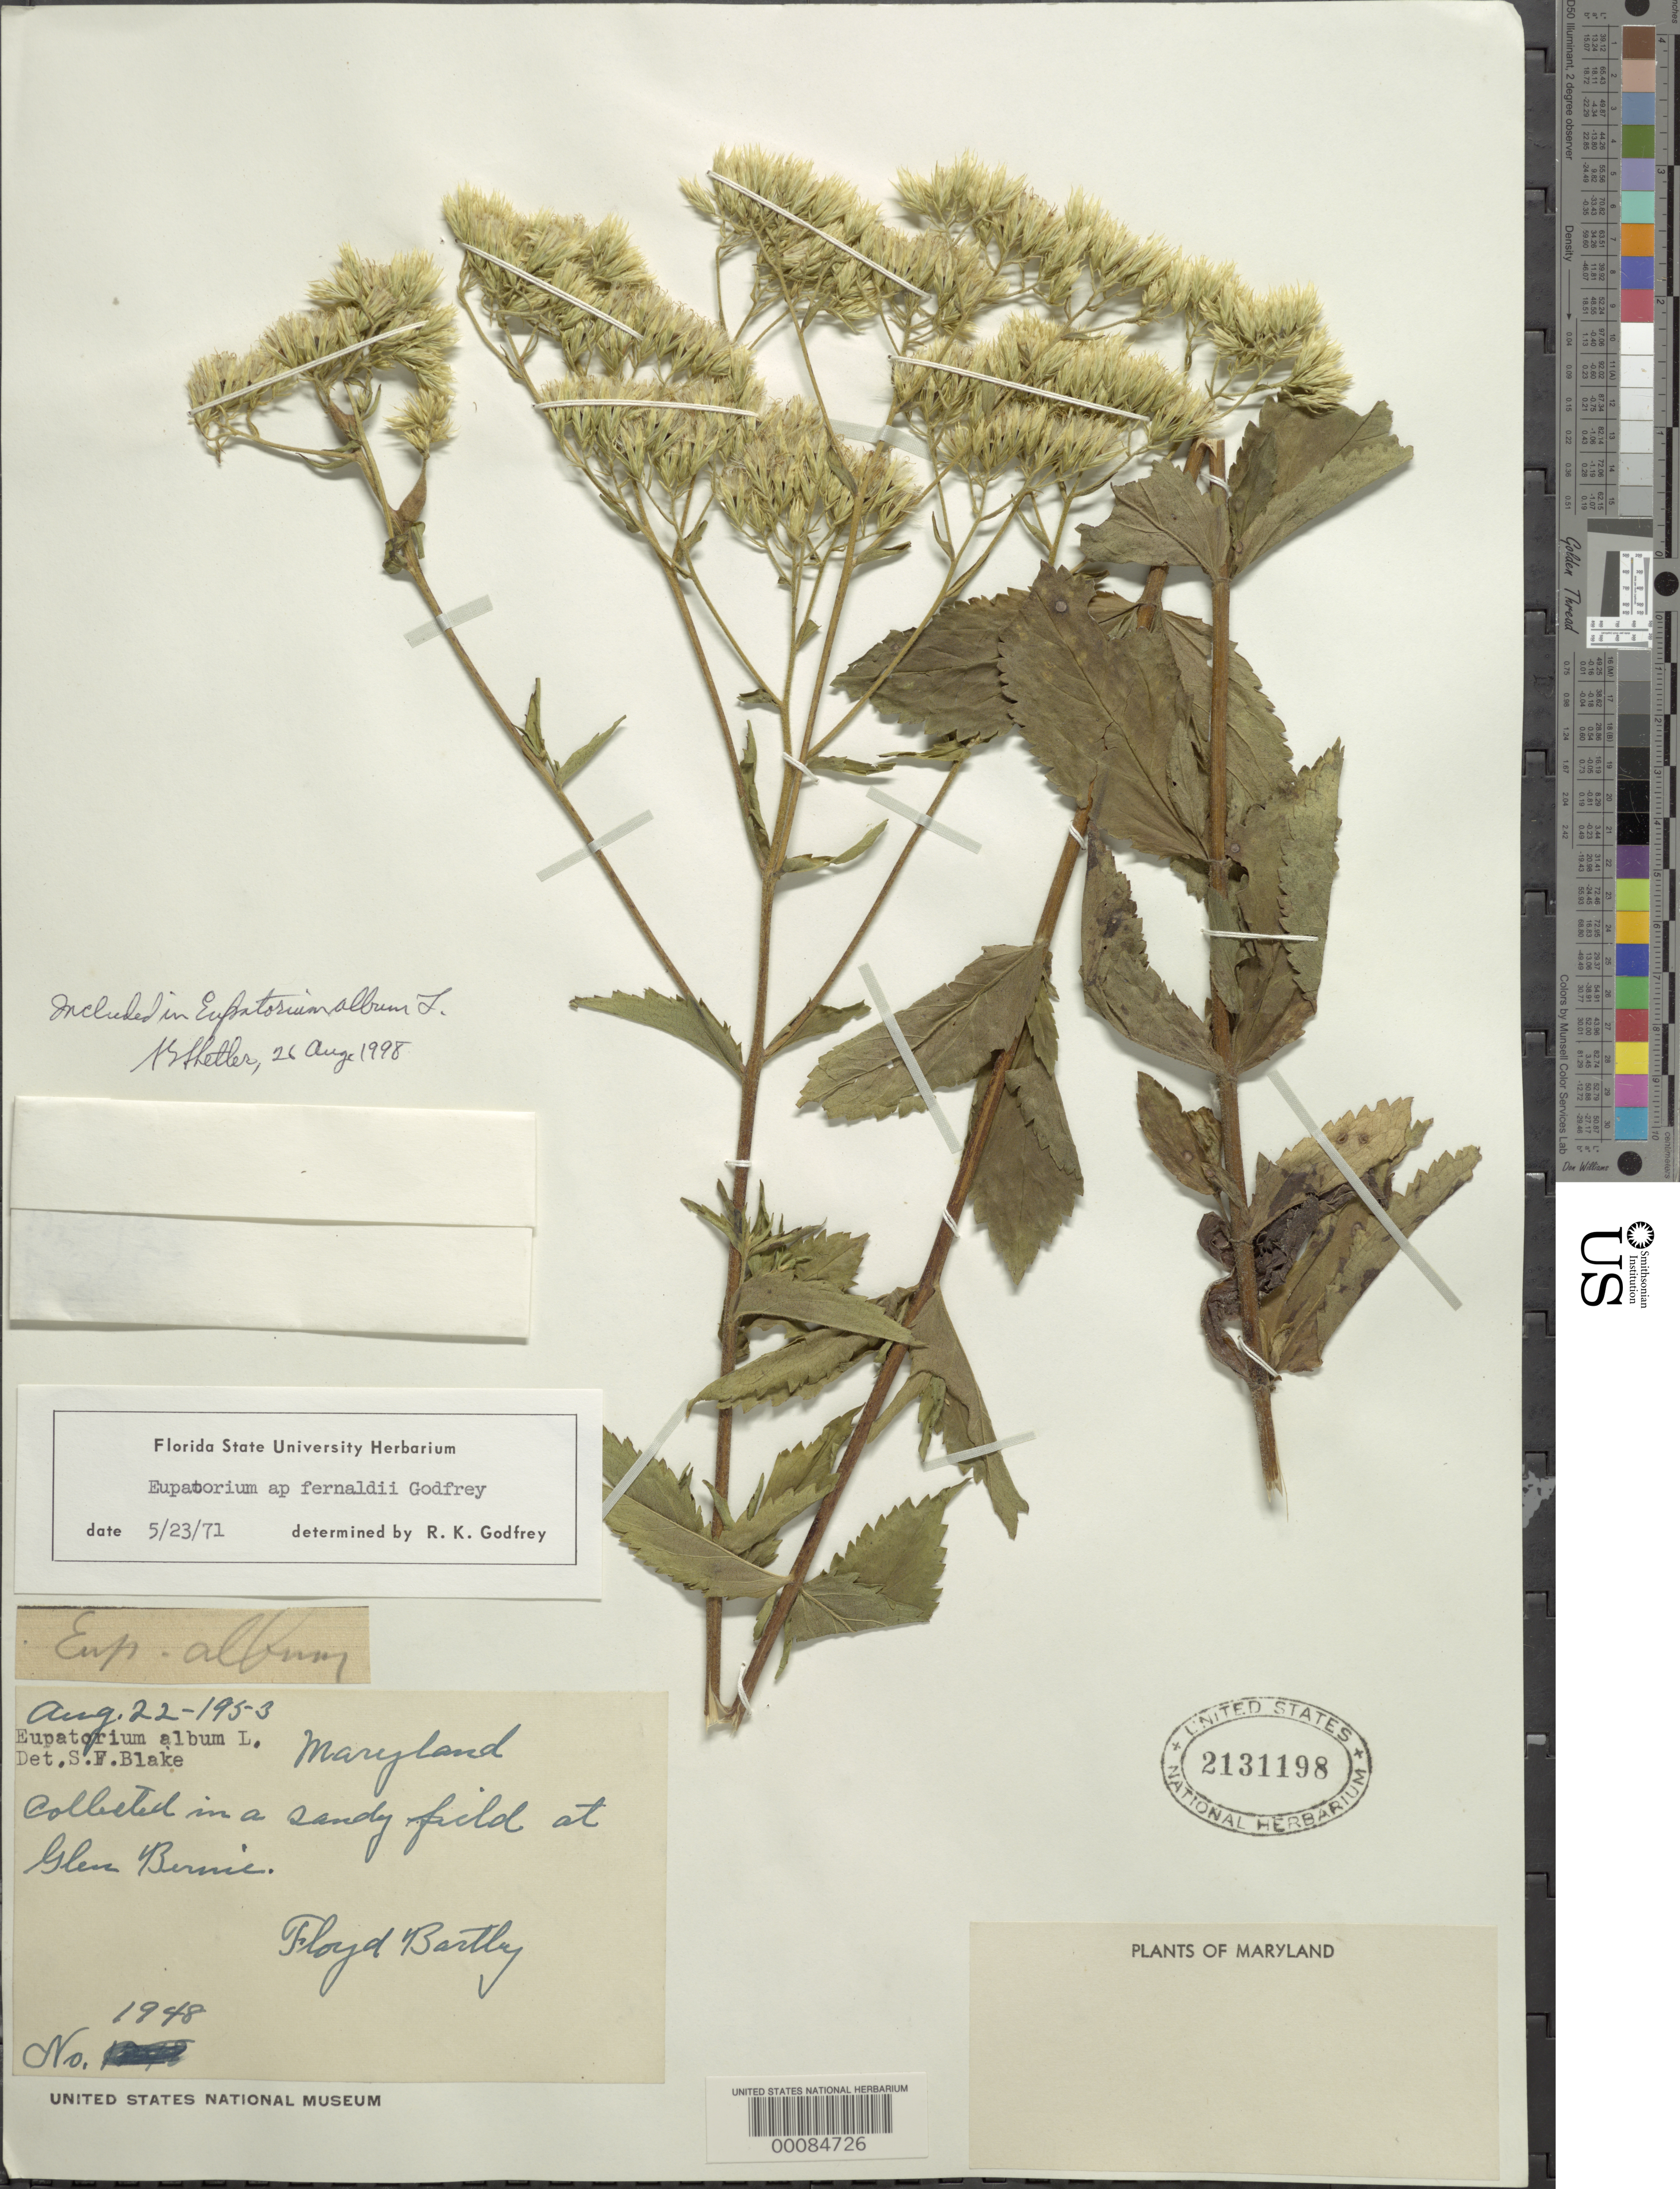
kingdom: Plantae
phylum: Tracheophyta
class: Magnoliopsida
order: Asterales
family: Asteraceae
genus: Eupatorium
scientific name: Eupatorium album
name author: L.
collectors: F. Bartley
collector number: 1948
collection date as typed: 22 Aug 1953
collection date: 1953-08-22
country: United States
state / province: Maryland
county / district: Prince George's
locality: Glen Burnie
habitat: Sandy field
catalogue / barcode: US 2131198